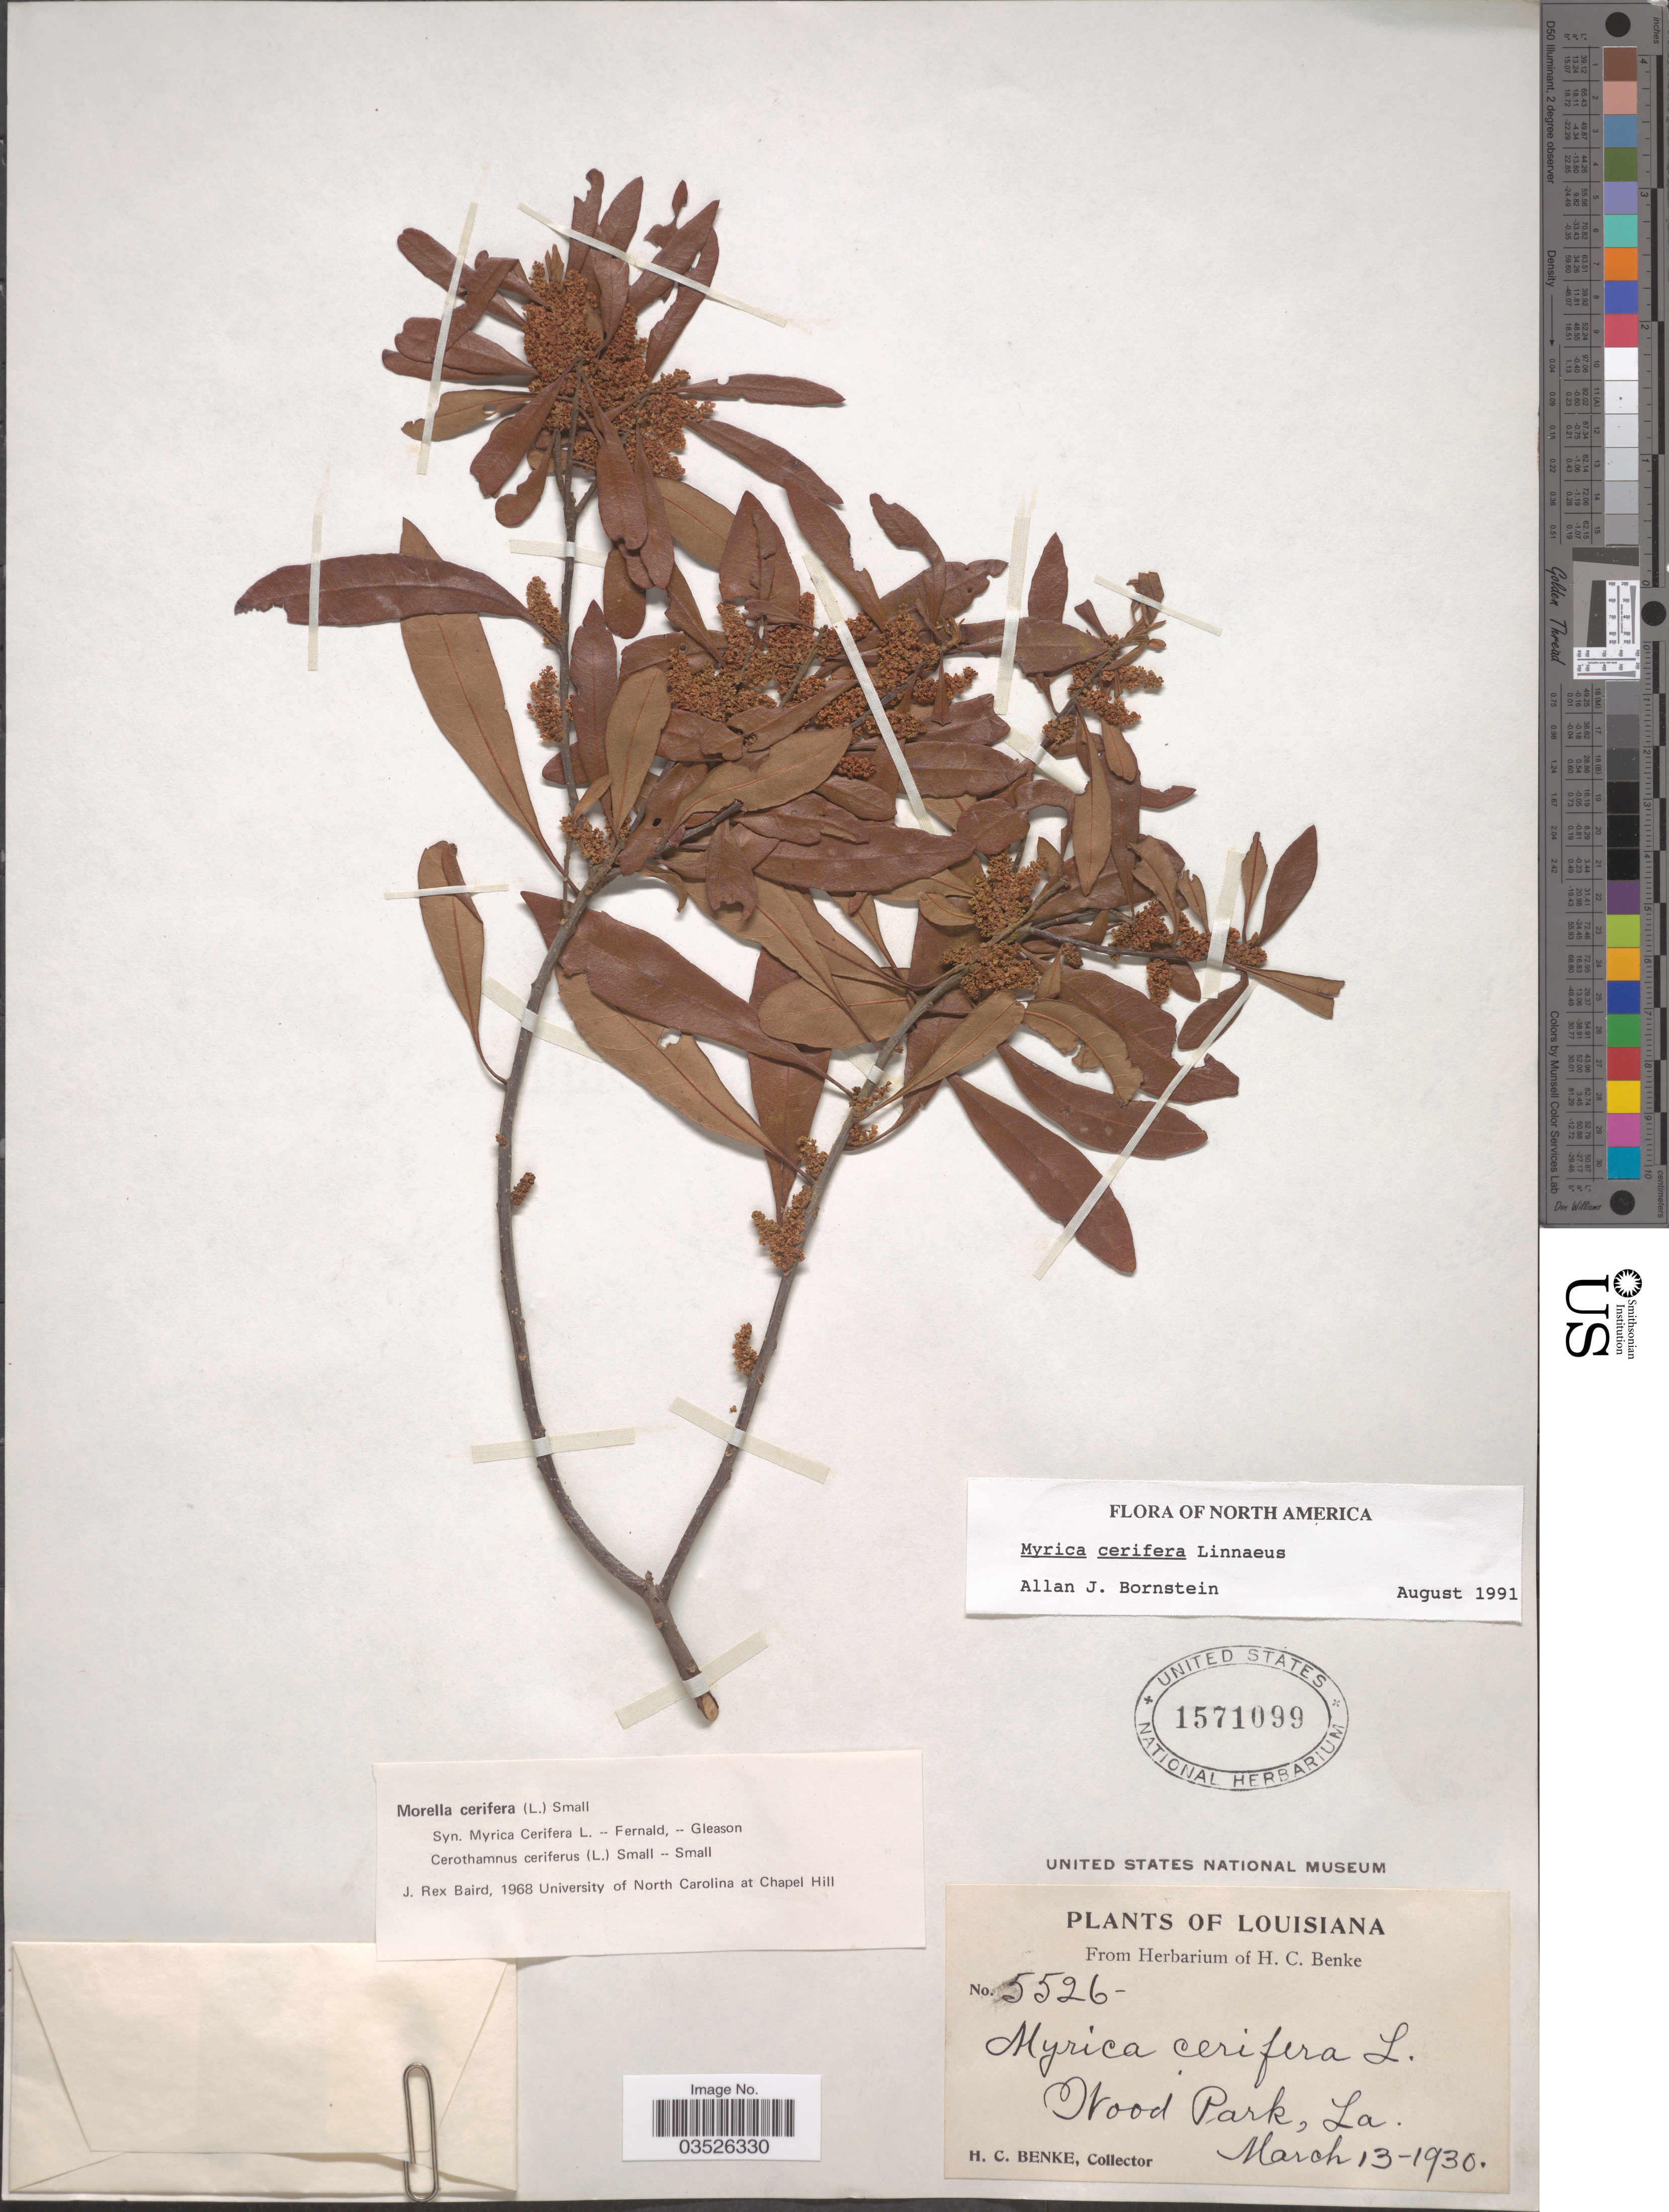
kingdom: Plantae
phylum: Tracheophyta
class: Magnoliopsida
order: Fagales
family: Myricaceae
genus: Morella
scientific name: Morella cerifera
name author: (L.) Small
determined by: Baird, James Rex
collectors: H. Benke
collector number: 5526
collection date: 1930-03-13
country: United States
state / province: Louisiana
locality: Wood Park.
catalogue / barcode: US 1571099